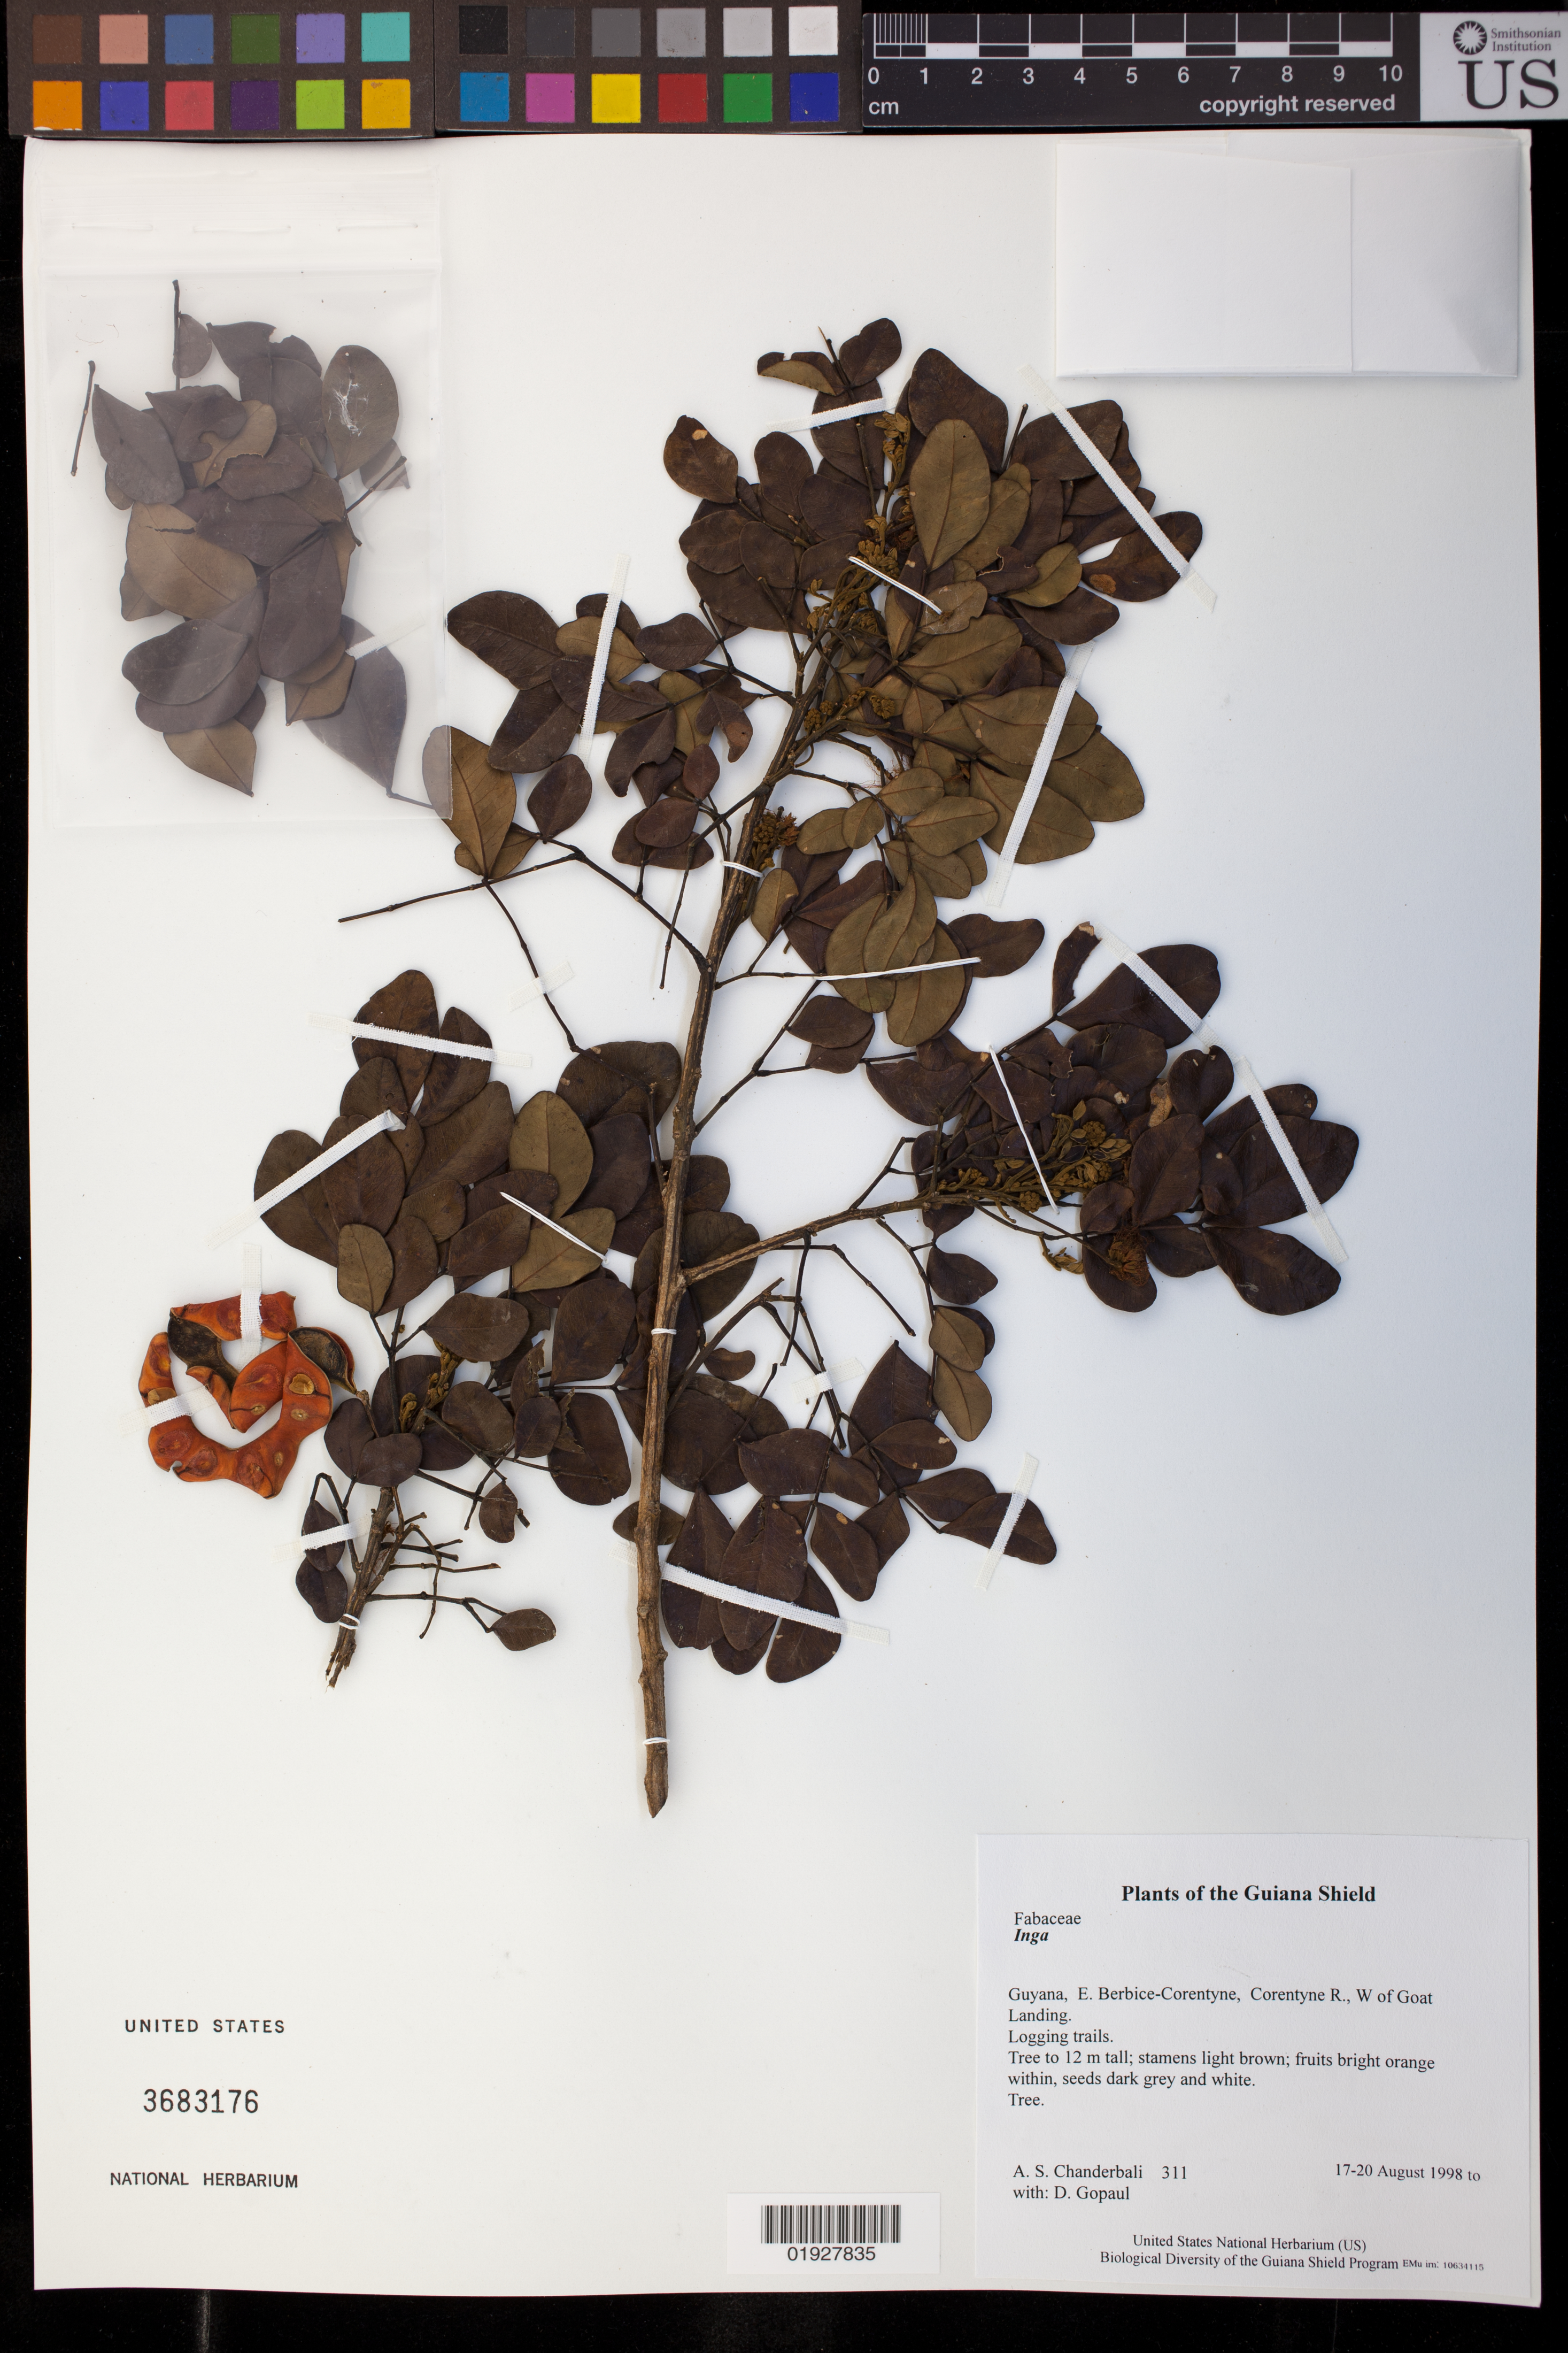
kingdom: Plantae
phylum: Tracheophyta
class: Magnoliopsida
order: Fabales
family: Fabaceae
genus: Inga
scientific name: Inga sp.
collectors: A. S. Chanderbali & D. Gopaul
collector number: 311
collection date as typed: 17-20 August 1998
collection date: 1998-08-17/1998-08-20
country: Guyana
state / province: E. Berbice-Corentyne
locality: Corentyne R., W of Goat Landing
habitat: Logging trails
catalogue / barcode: US 3683176